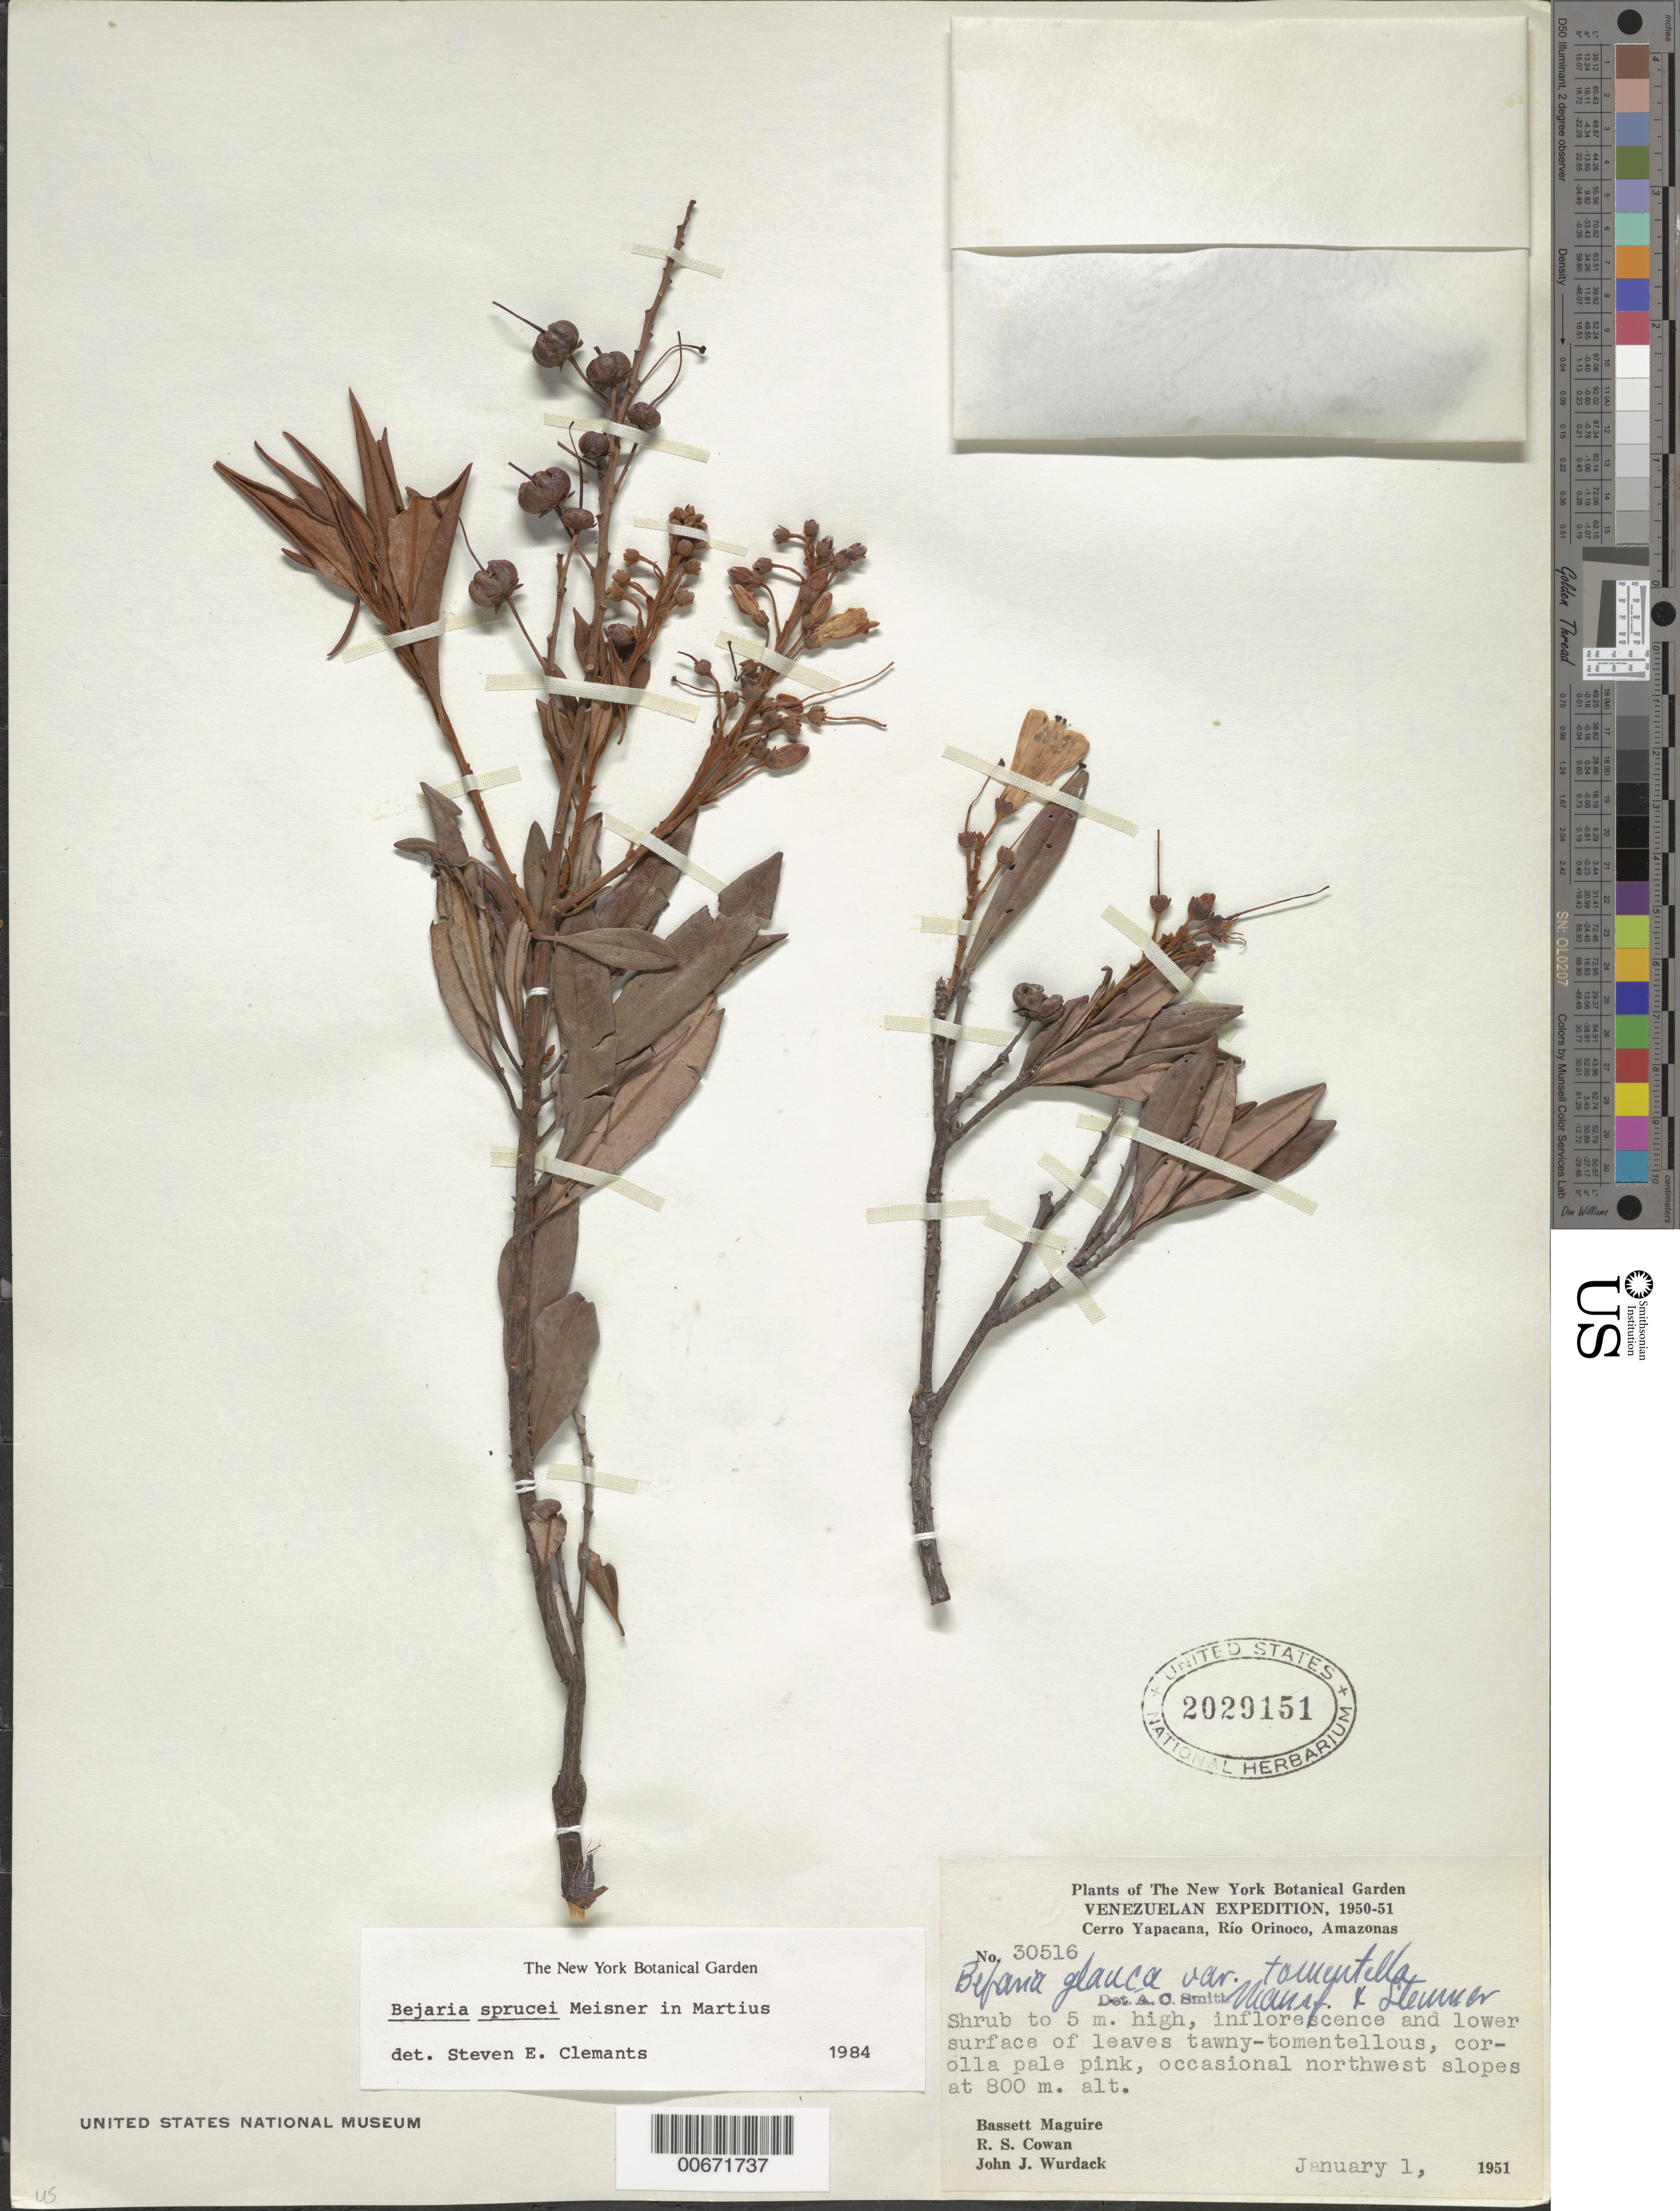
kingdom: Plantae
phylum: Tracheophyta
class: Magnoliopsida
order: Ericales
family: Ericaceae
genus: Bejaria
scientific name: Bejaria sprucei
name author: Meisn.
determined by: Clemants, S. E.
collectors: B. Maguire, R. S. Cowan & J. J. Wurdack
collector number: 30516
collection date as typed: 1-Jan-51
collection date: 1951-01-01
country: Venezuela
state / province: Amazonas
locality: Cerro Yapacána, Río Orinoco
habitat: NW slopes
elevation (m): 800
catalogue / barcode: US 2029151